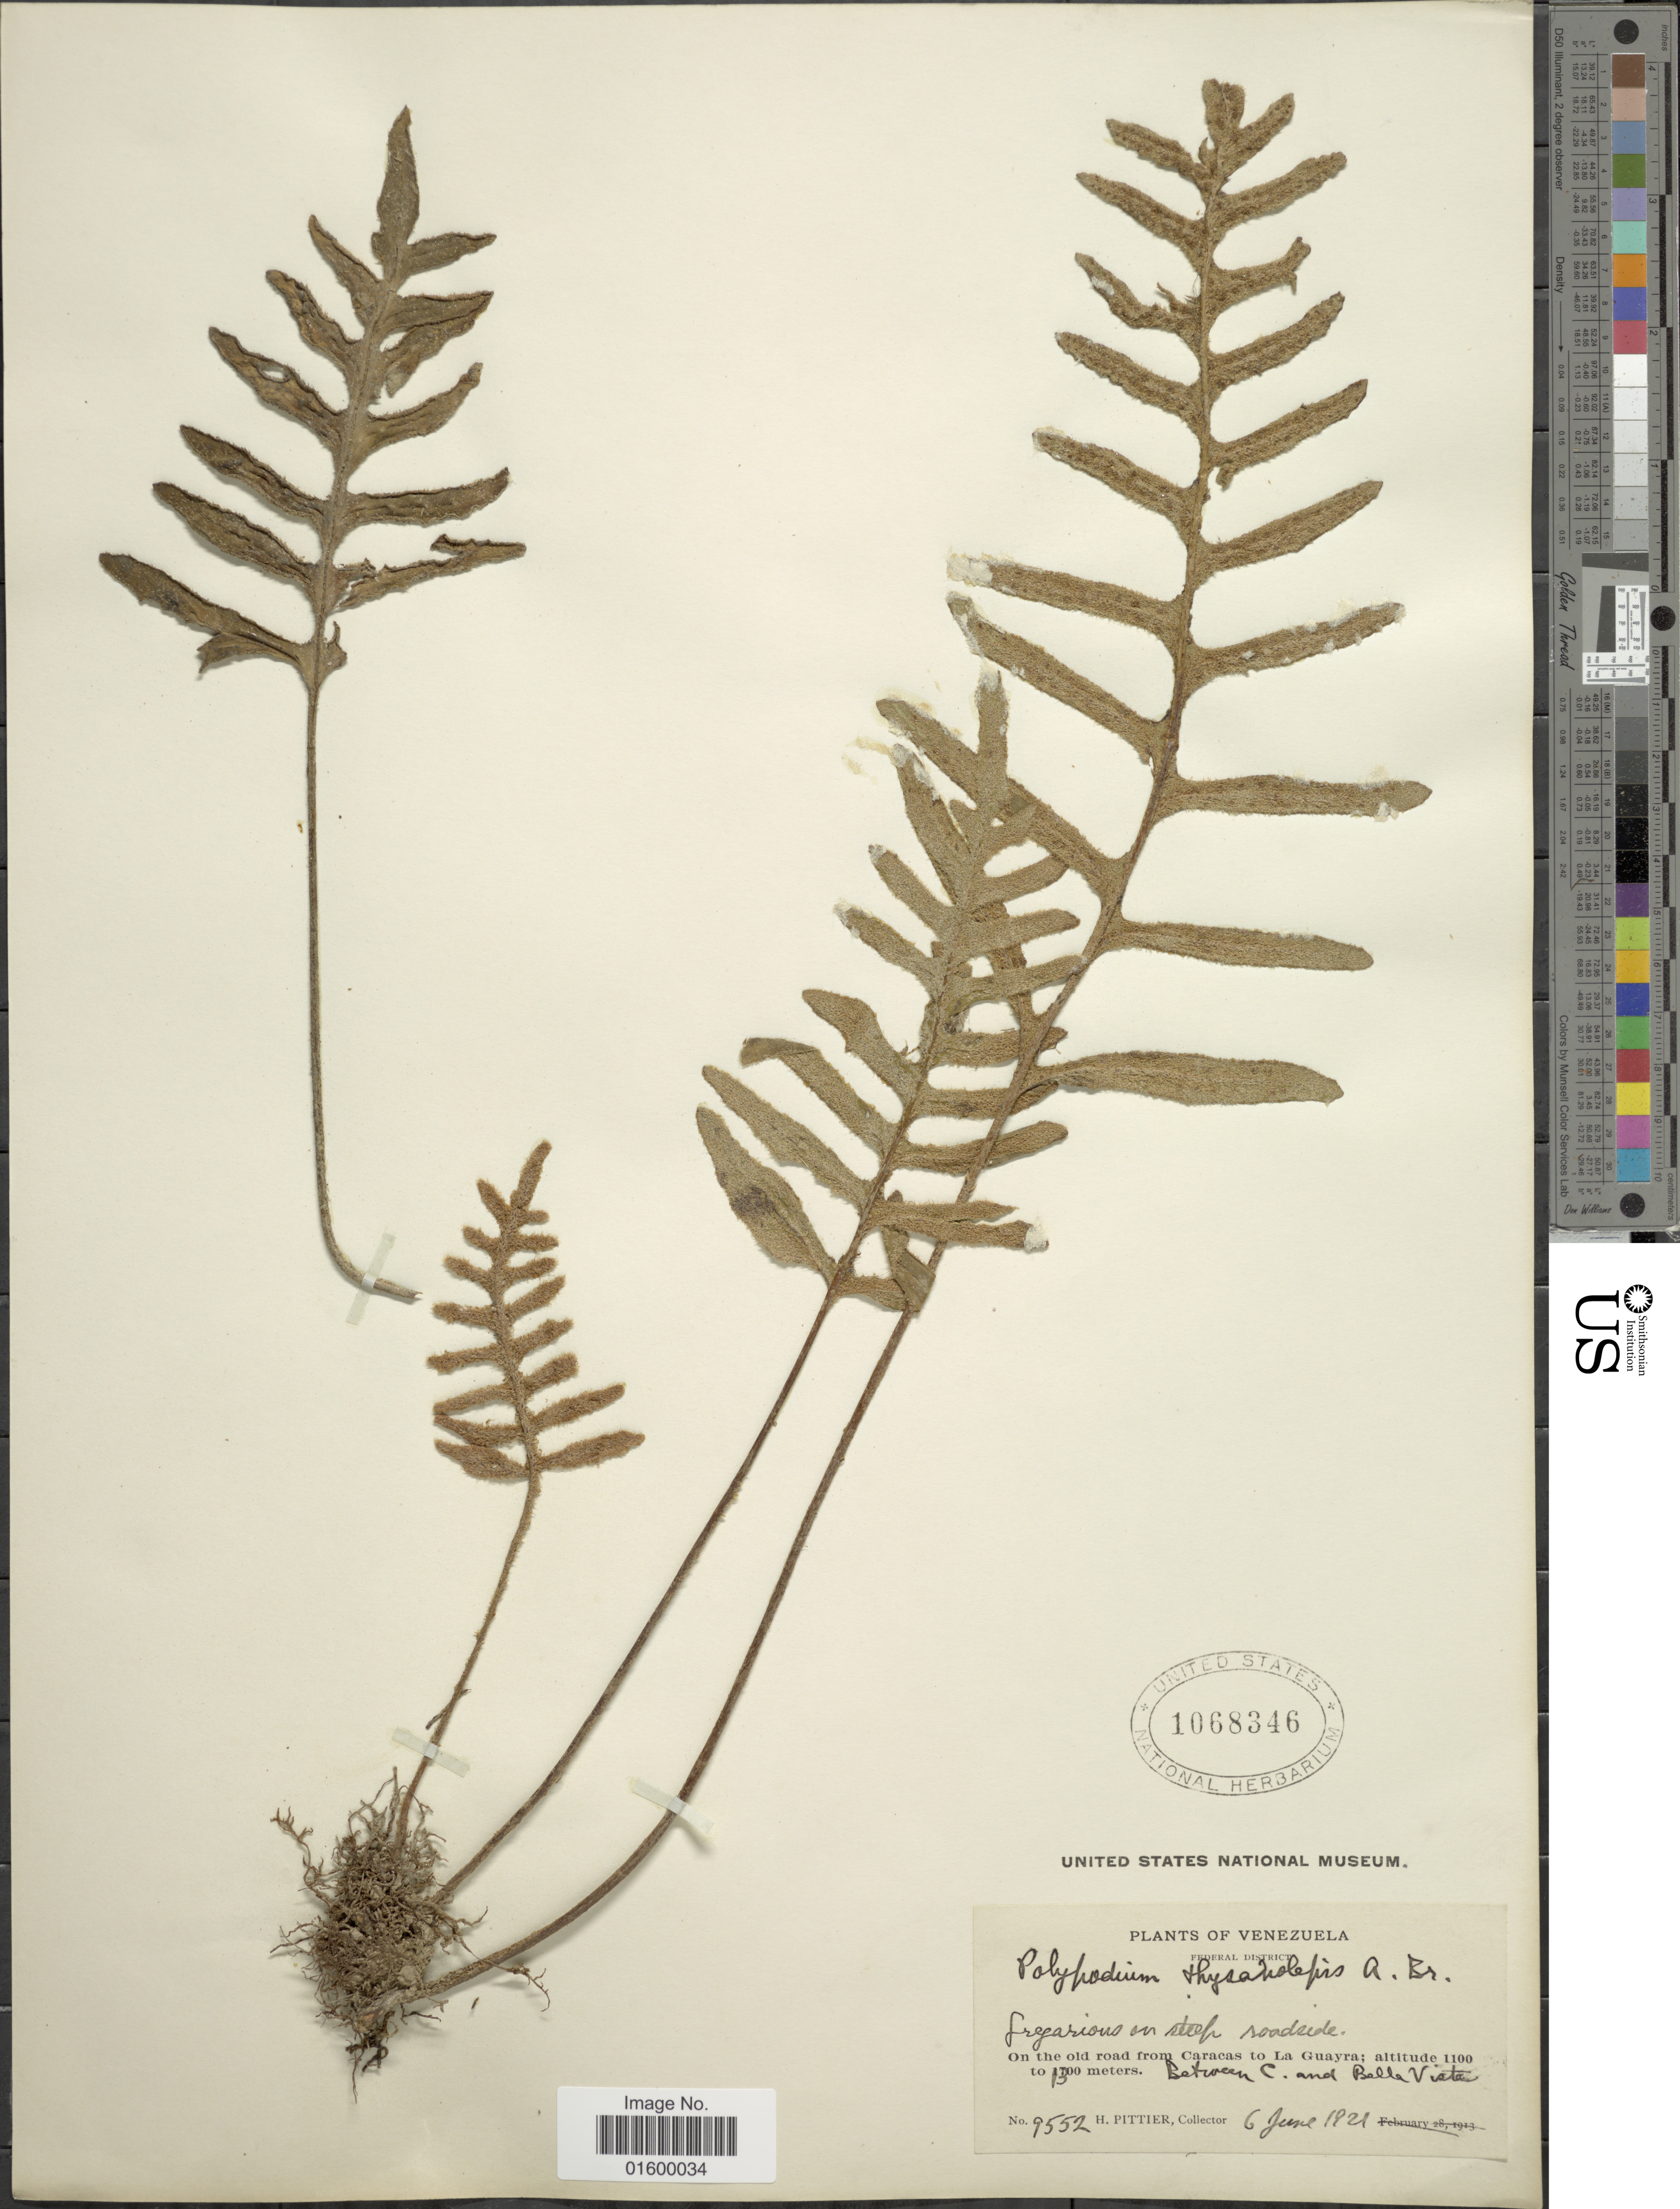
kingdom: Plantae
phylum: Tracheophyta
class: Polypodiopsida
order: Polypodiales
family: Polypodiaceae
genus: Pleopeltis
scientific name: Pleopeltis thyssanolepis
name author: (A. Braun ex Klotzsch) E.G. Andrews & Windham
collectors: H. F. Pittier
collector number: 9552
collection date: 1821-06-06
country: Venezuela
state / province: Distrito Federal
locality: Federal District, on the old road from Caracas to La Guayra, between C. and Bella Vista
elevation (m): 1300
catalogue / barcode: US 1068346